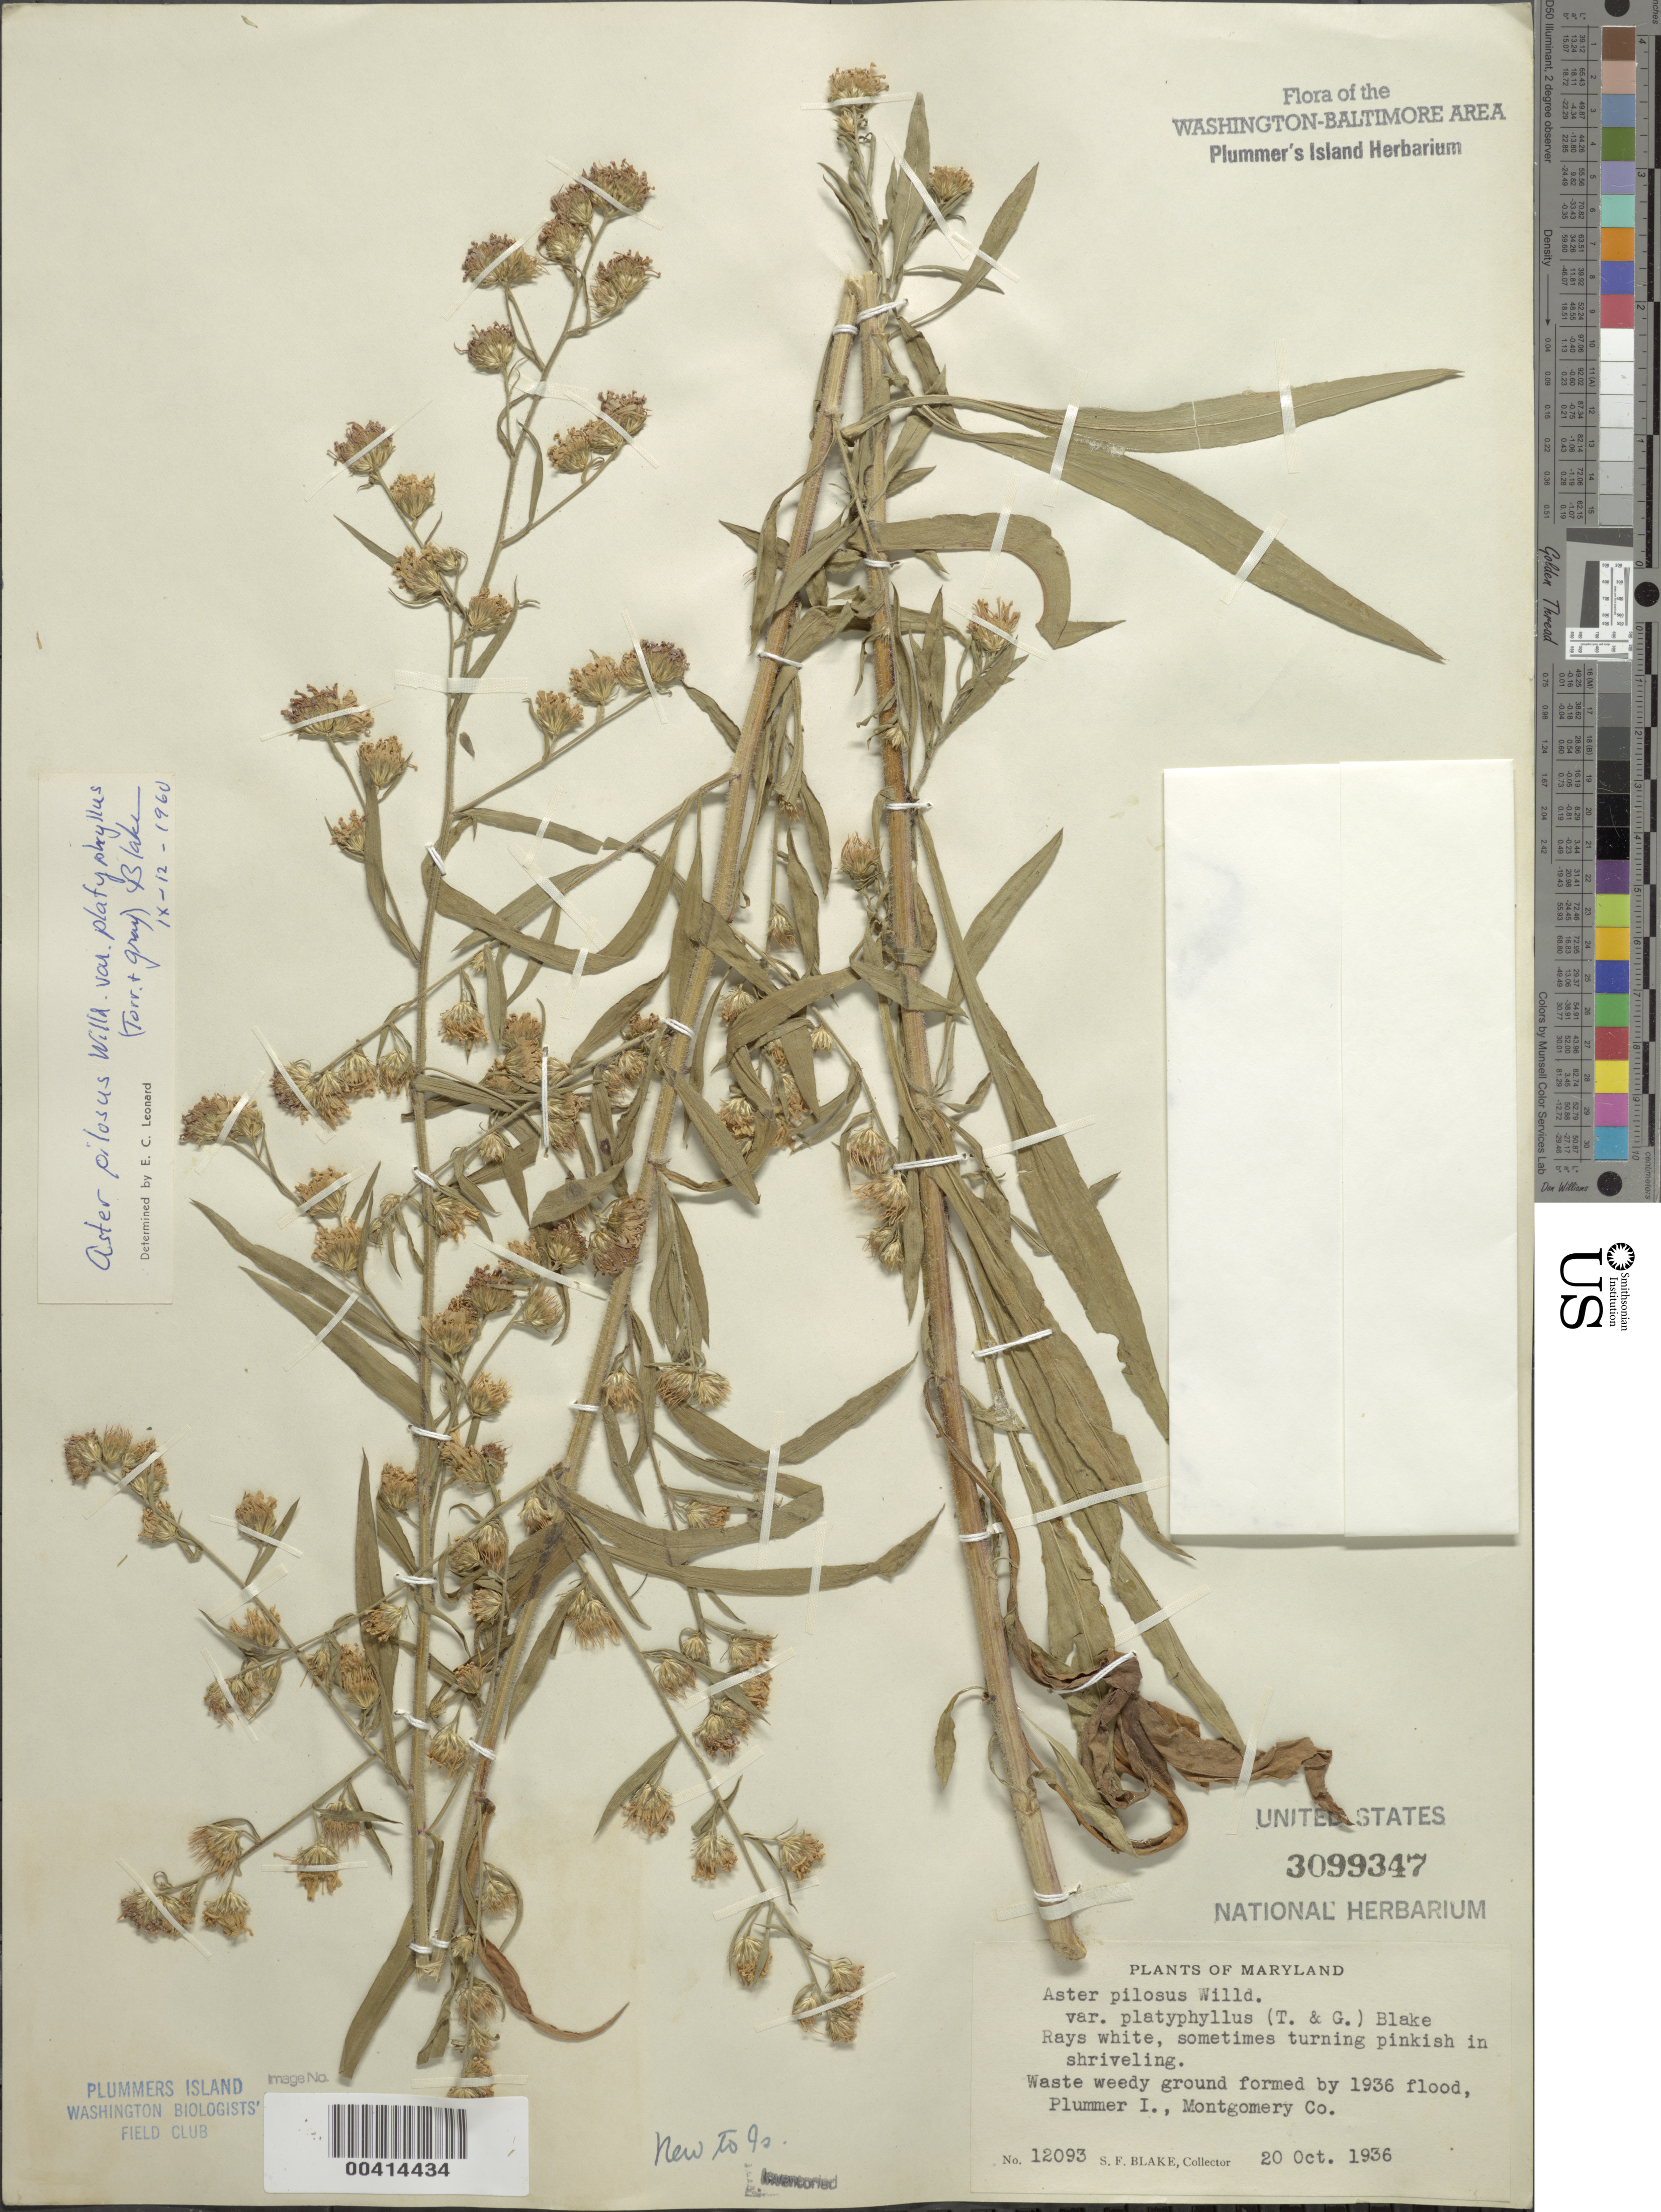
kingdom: Plantae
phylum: Tracheophyta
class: Magnoliopsida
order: Asterales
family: Asteraceae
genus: Symphyotrichum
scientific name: Symphyotrichum pilosum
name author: (Willd.) G.L. Nesom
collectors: S. Blake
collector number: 12093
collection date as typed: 20 Oct 1936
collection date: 1936-10-20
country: United States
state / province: Maryland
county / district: Montgomery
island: Plummers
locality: Plummer's Island; ground formed by 1936 flood C. & O. Canal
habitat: Waste weedy ground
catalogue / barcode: US 3099347